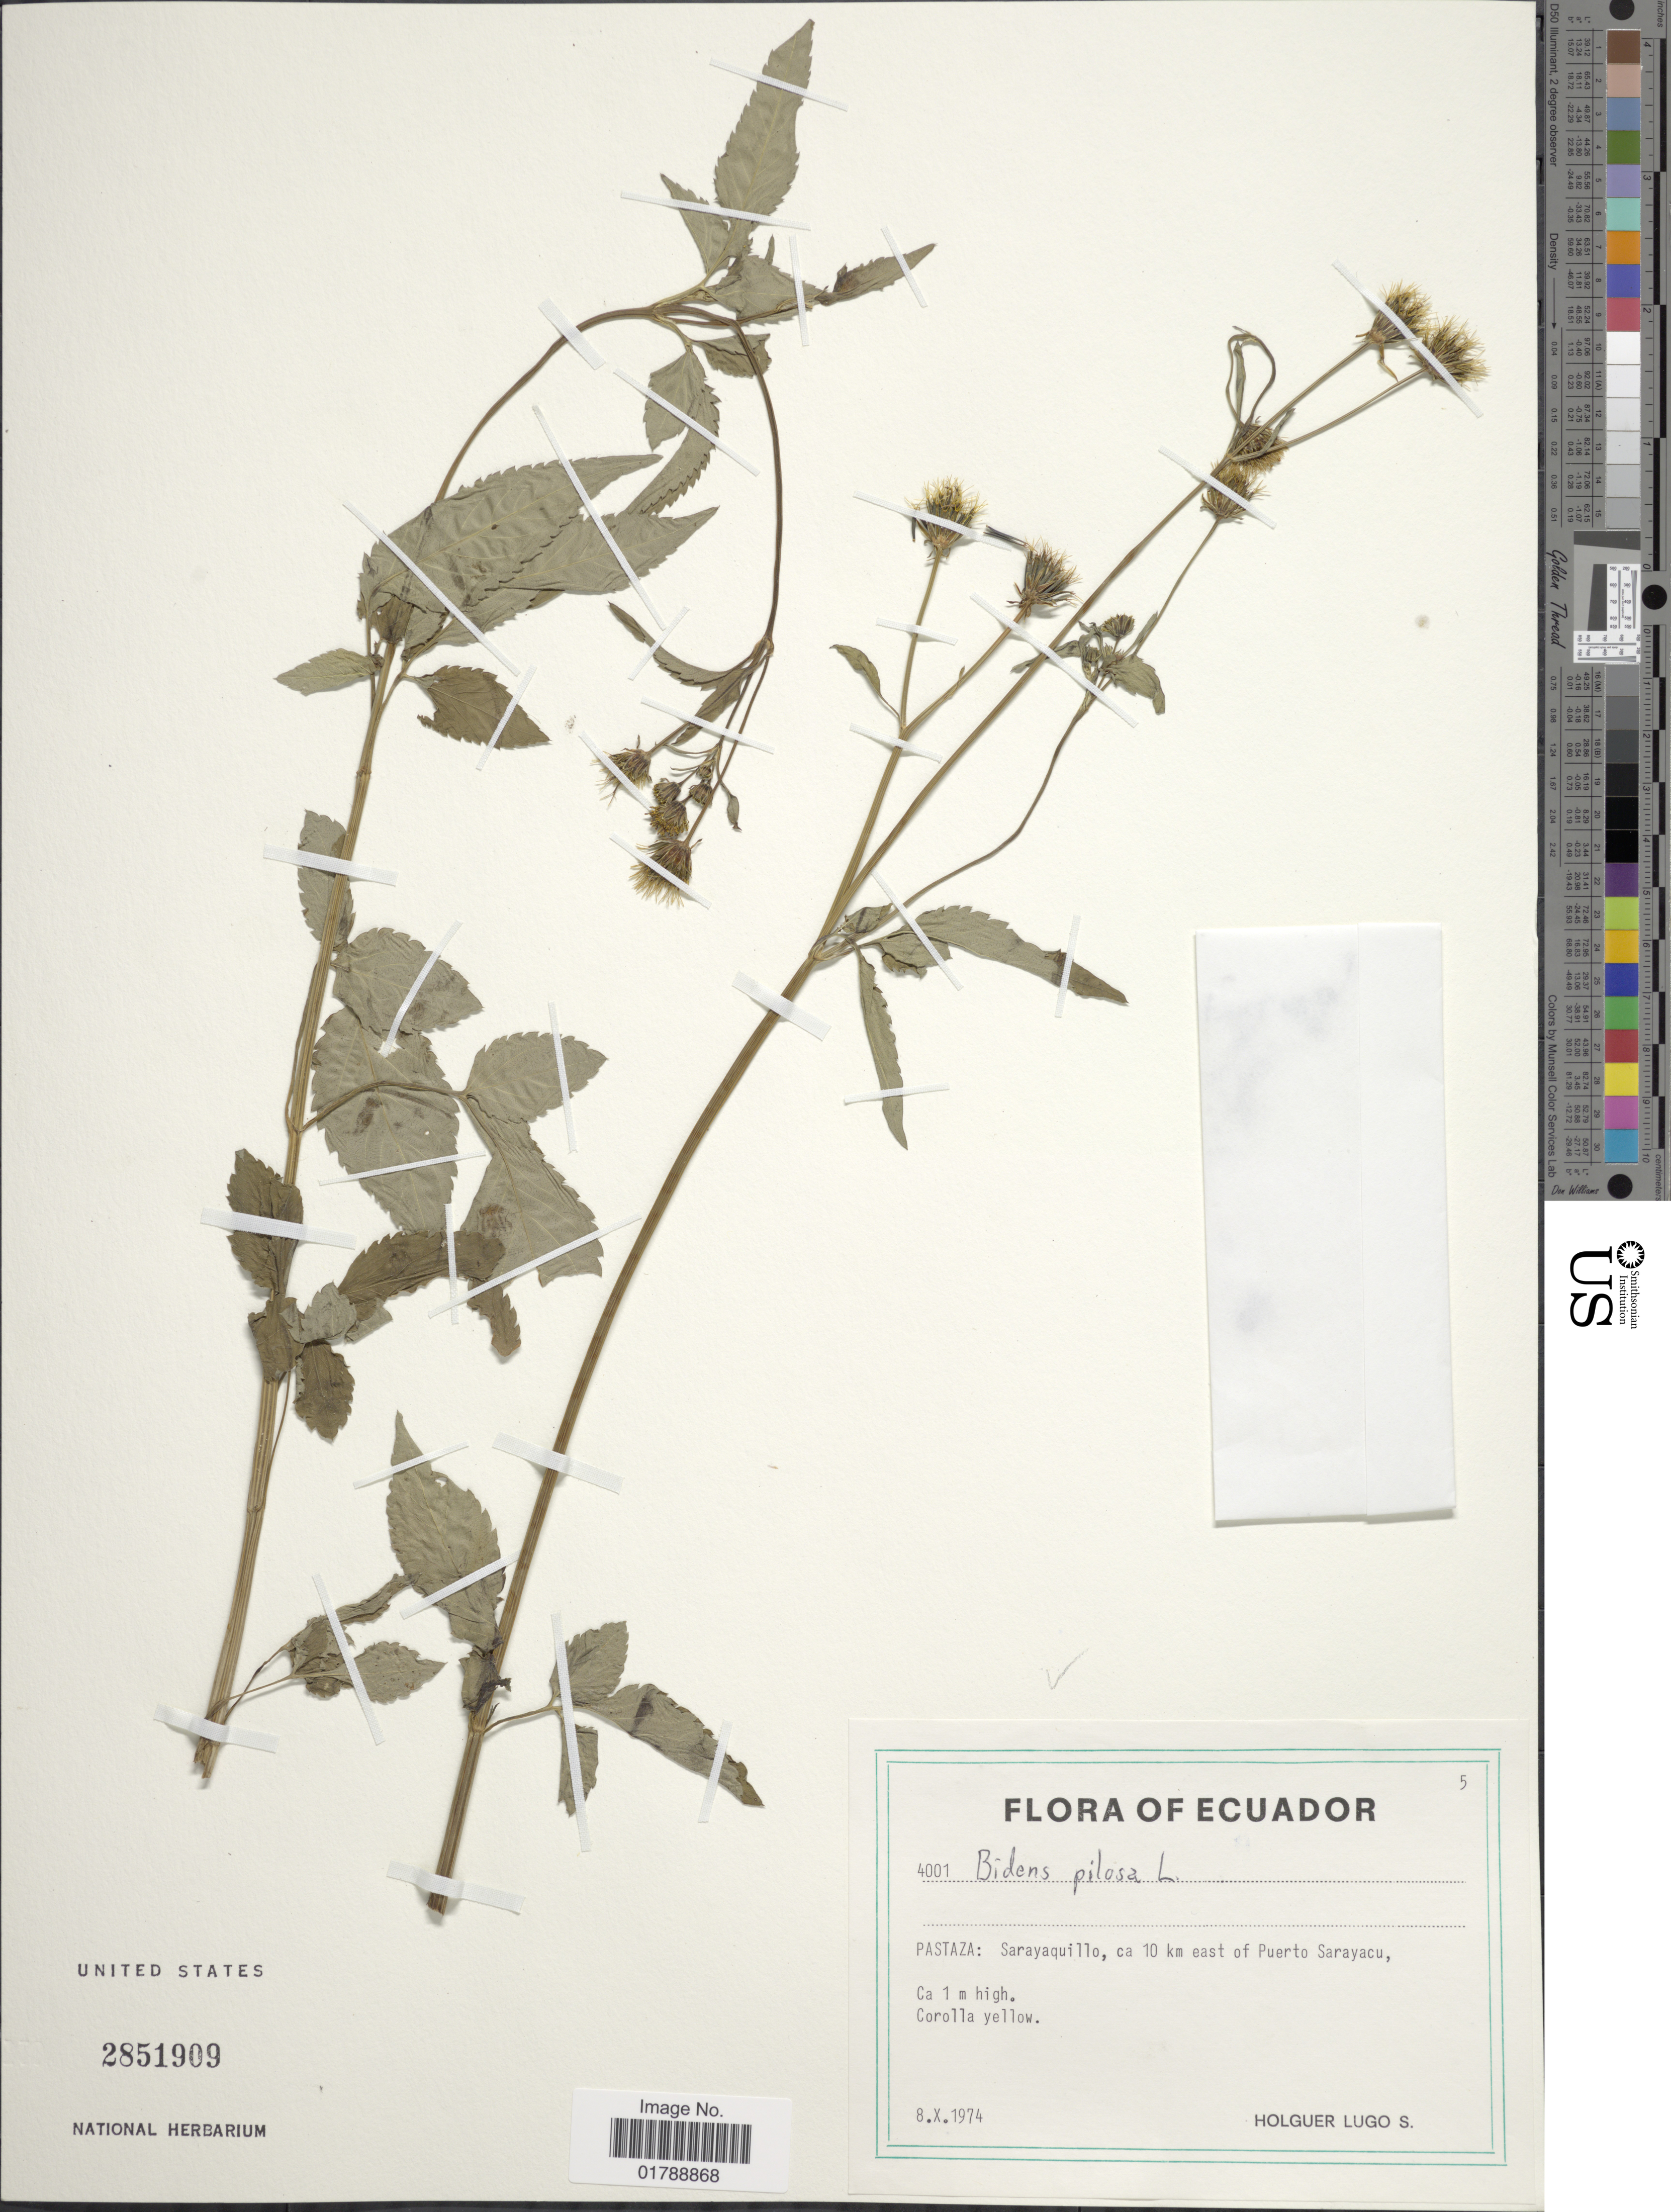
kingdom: Plantae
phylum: Tracheophyta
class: Magnoliopsida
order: Asterales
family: Asteraceae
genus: Bidens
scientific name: Bidens pilosa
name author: L.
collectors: H. Lugo S.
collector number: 4001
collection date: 1974-10-08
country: Ecuador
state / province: Pastaza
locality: Sarayaquillo, ca 10 km east of Puerto Sarayacu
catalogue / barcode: US 2851909